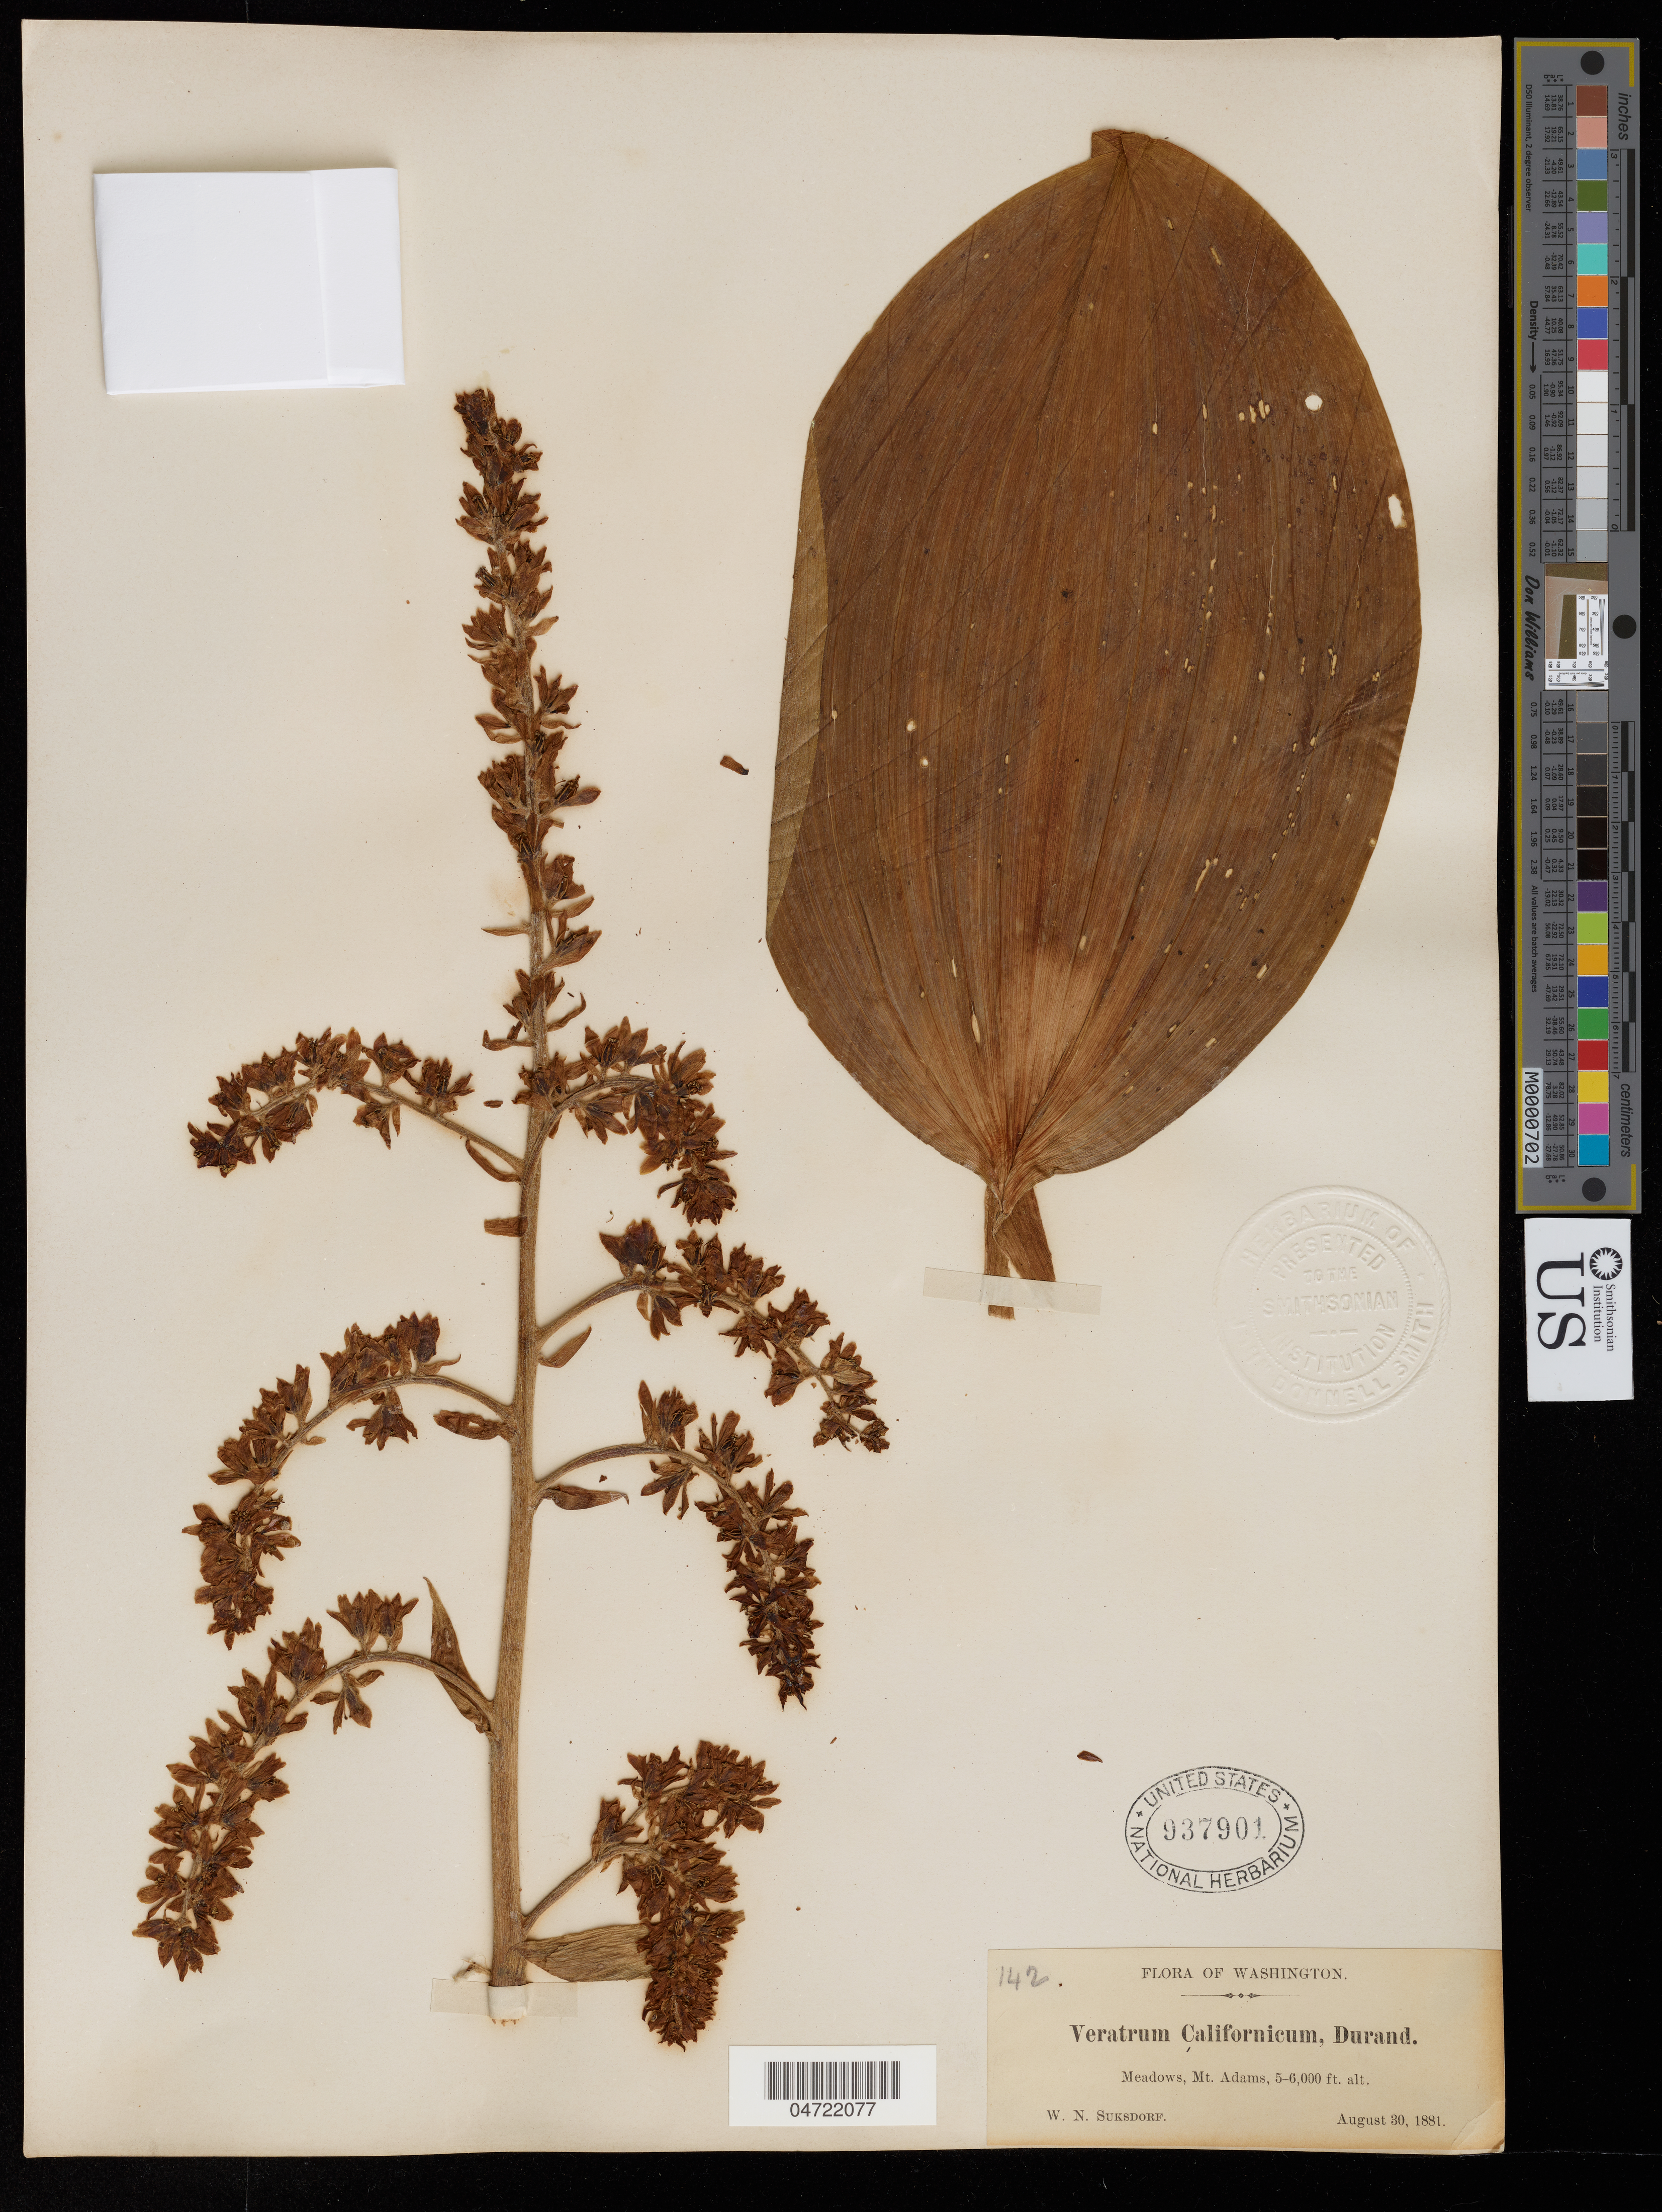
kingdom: Plantae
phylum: Tracheophyta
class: Liliopsida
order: Liliales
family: Melanthiaceae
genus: Veratrum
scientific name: Veratrum californicum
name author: Durand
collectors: W. N. Suksdorf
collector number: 142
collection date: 1881-08-30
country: United States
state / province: Washington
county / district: Yakima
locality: Meadows, Mt. Adams. Washington Ter.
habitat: Meadows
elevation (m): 1524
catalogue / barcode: US 937901